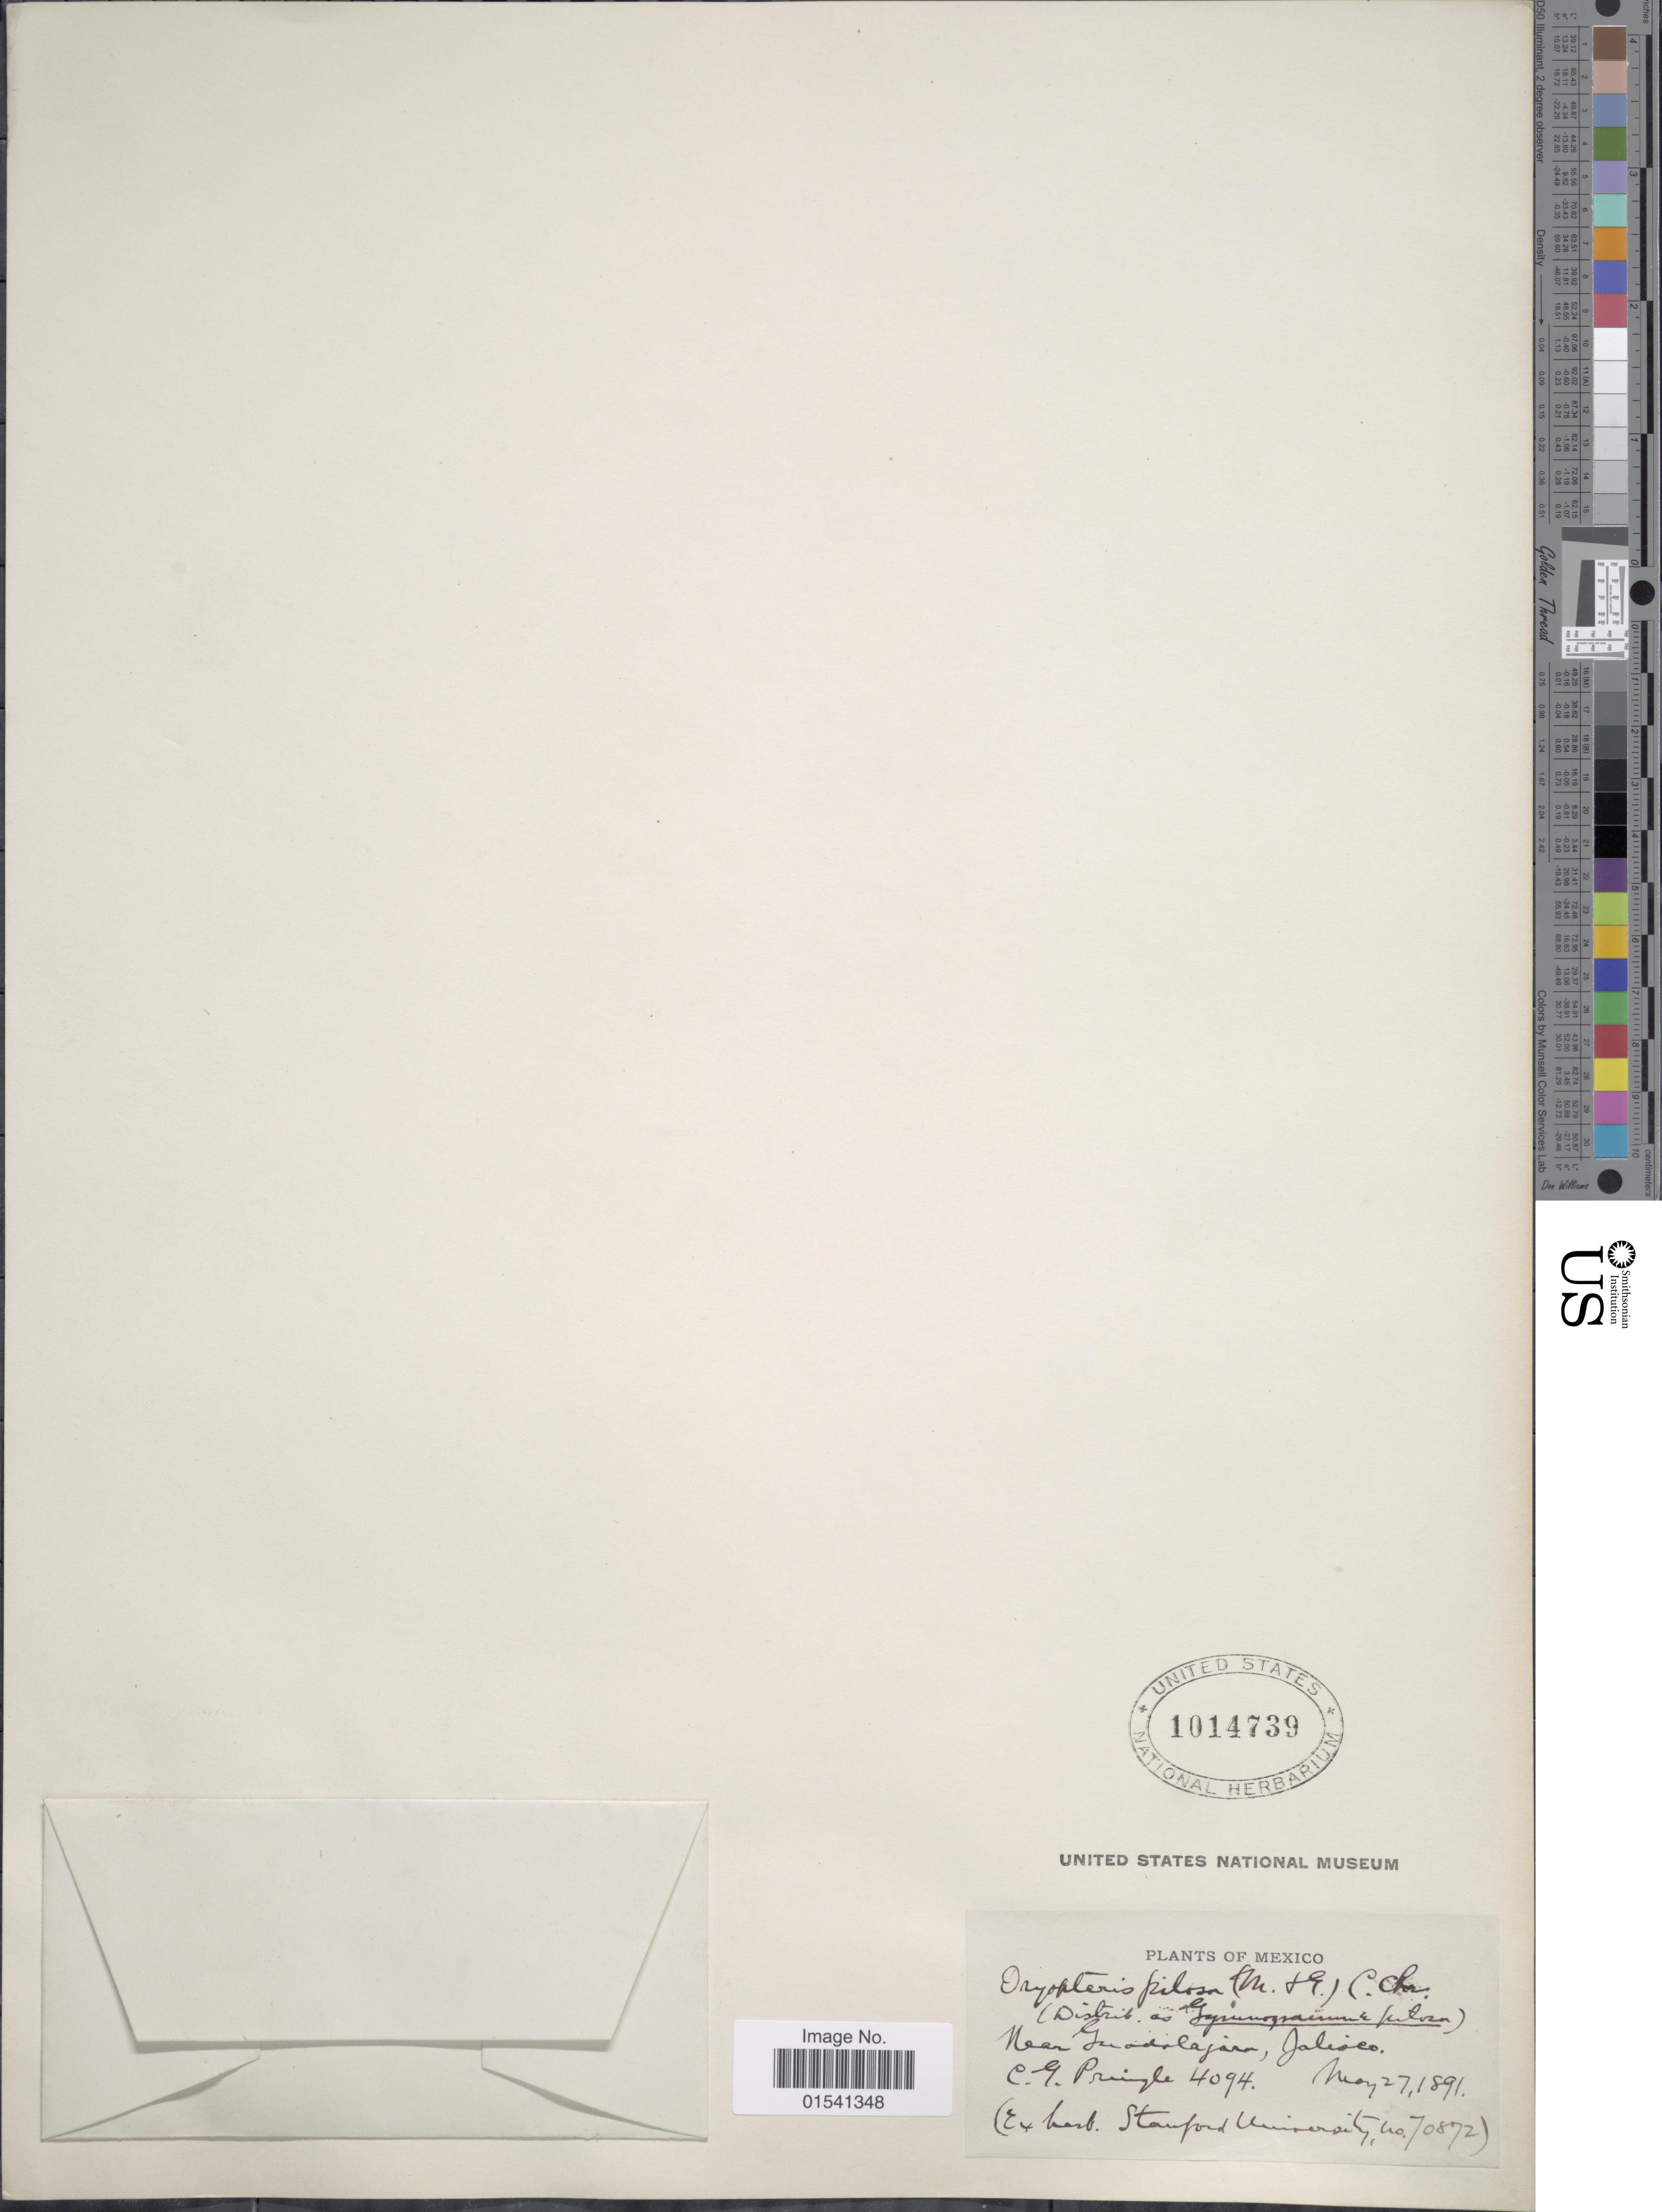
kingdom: Plantae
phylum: Tracheophyta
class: Polypodiopsida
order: Polypodiales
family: Thelypteridaceae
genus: Stegnogramma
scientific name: Stegnogramma pilosa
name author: (M. Martens & Galeotti) K. Iwats.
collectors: C. G. Pringle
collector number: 4094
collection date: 1891-05-27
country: Mexico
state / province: Jalisco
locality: Near Guadalajara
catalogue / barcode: US 1014739